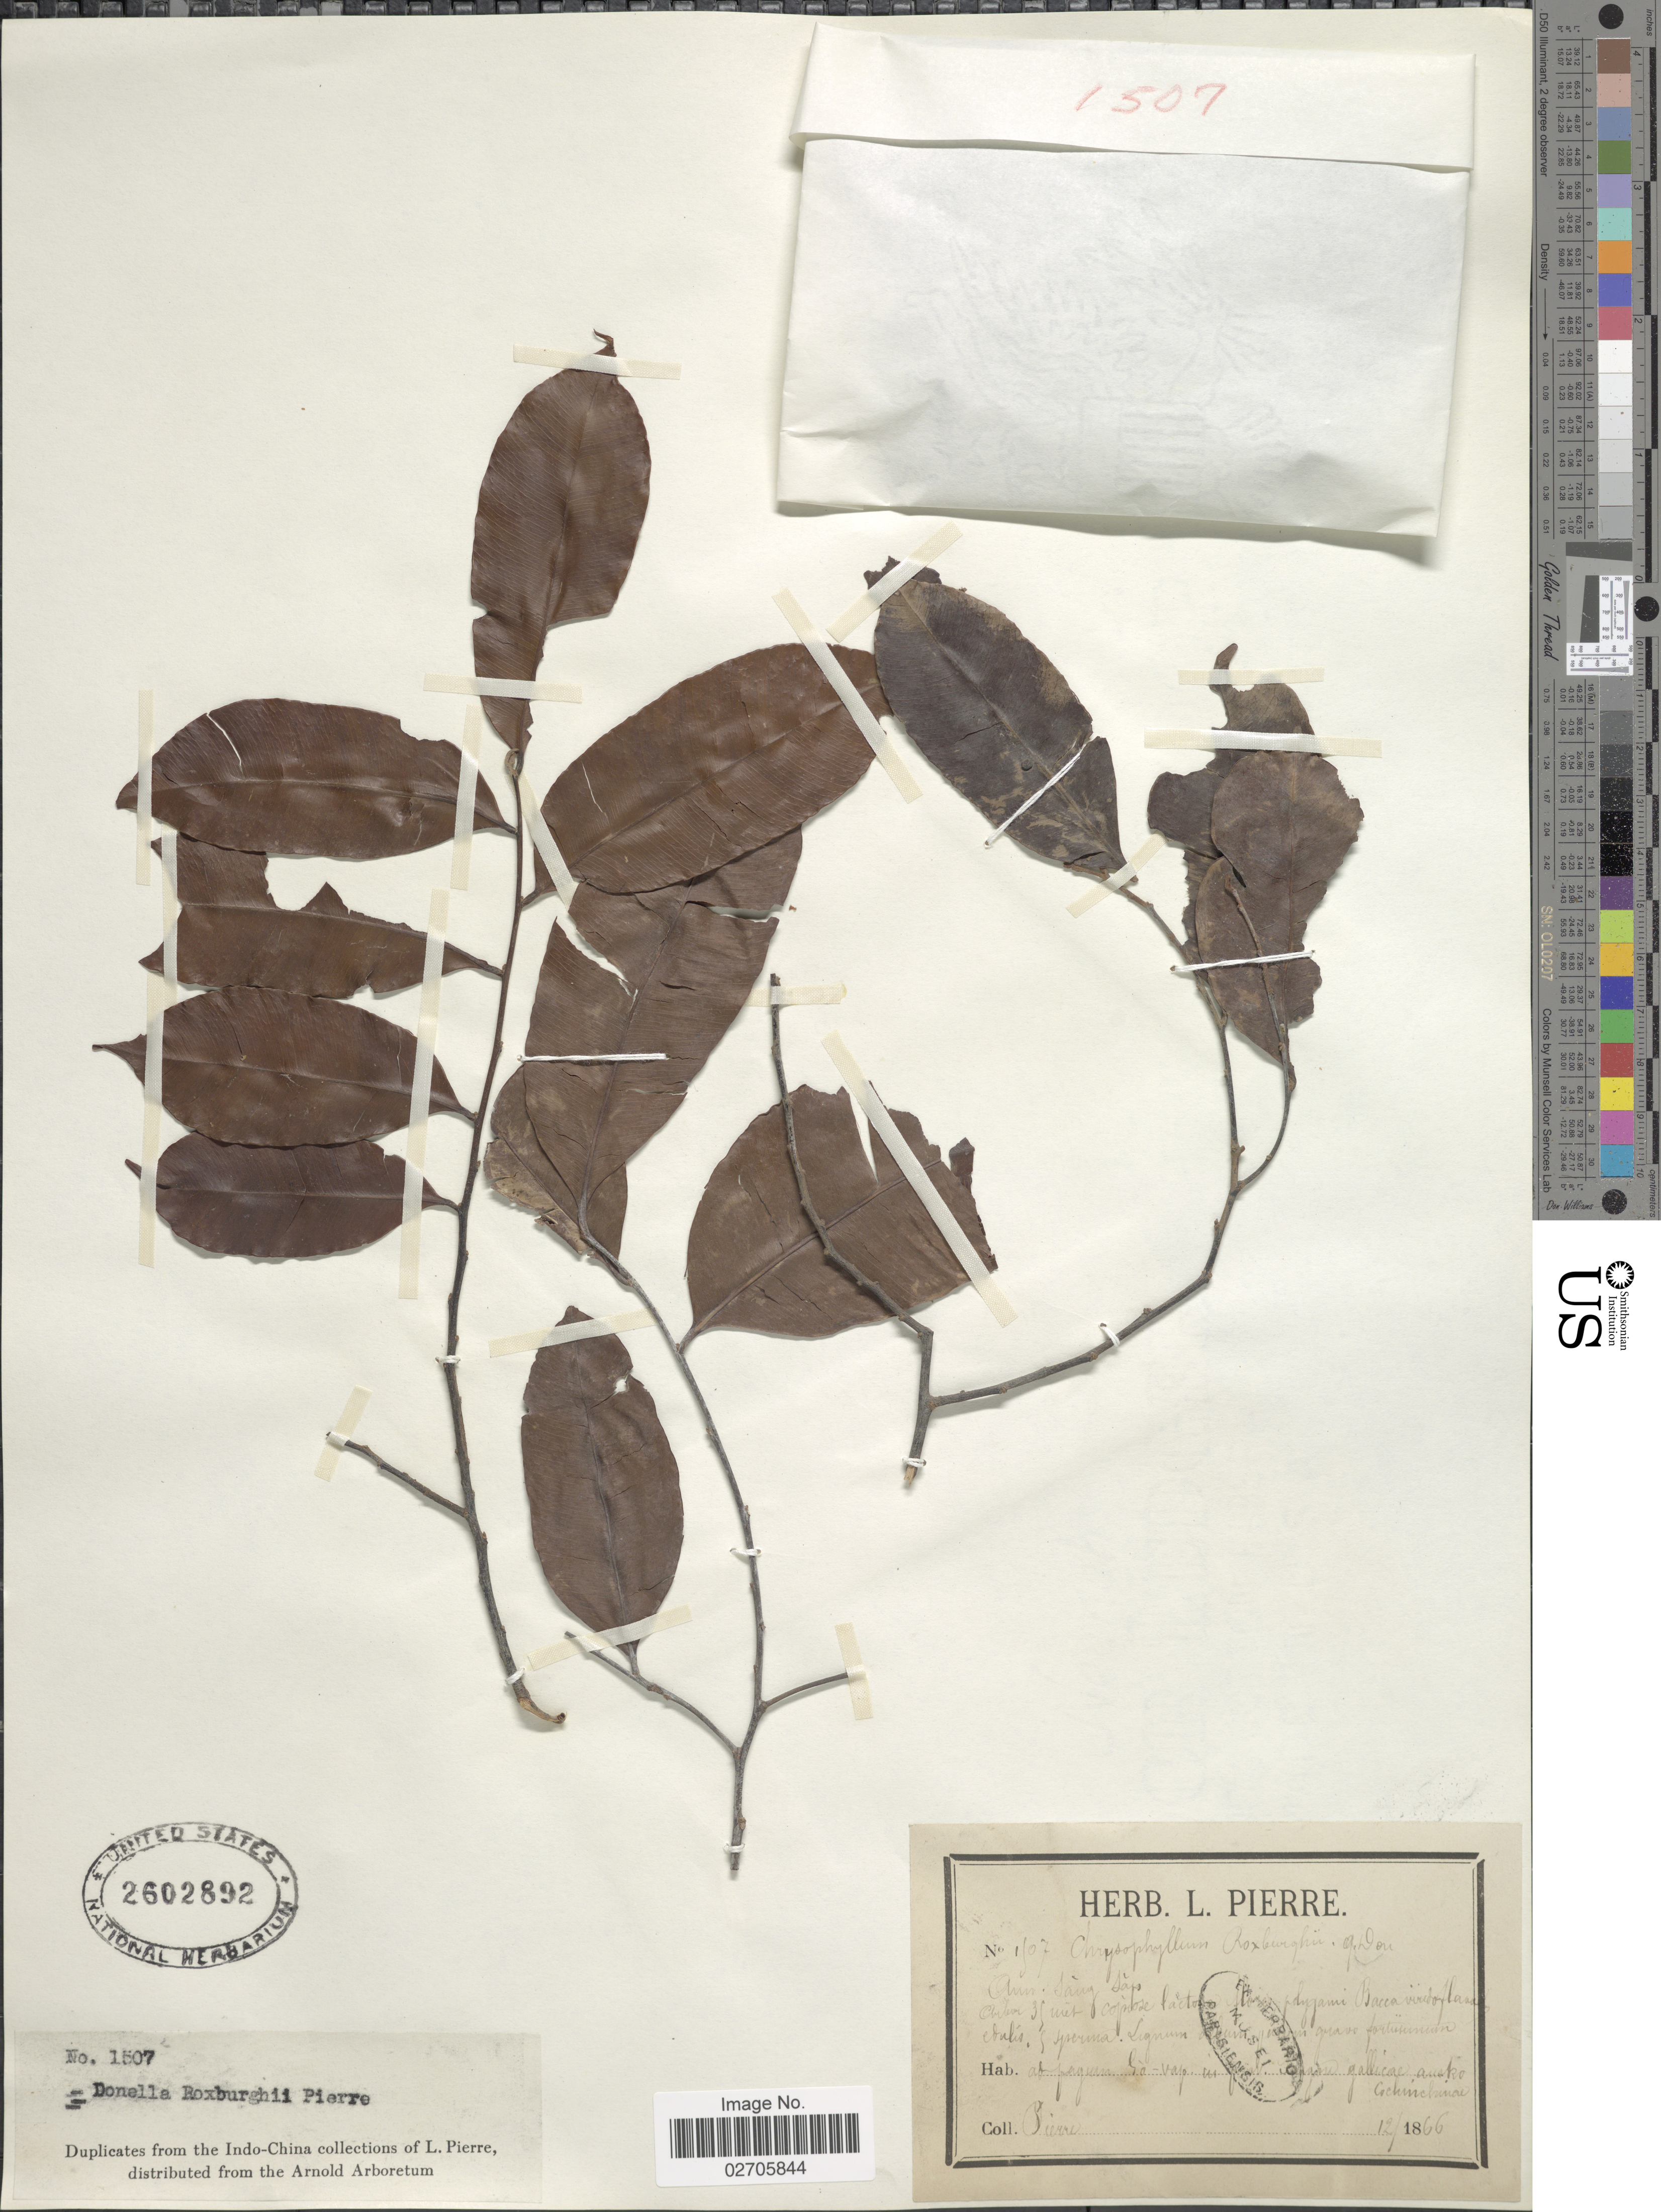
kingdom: Plantae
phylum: Tracheophyta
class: Magnoliopsida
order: Ericales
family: Sapotaceae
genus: Chrysophyllum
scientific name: Chrysophyllum roxburghii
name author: G. Don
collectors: L. Pierre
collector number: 1907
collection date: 1866-12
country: Vietnam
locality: Ad pagum [illegible text] Saigon gallicae austro Cochinchinae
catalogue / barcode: US 2602892